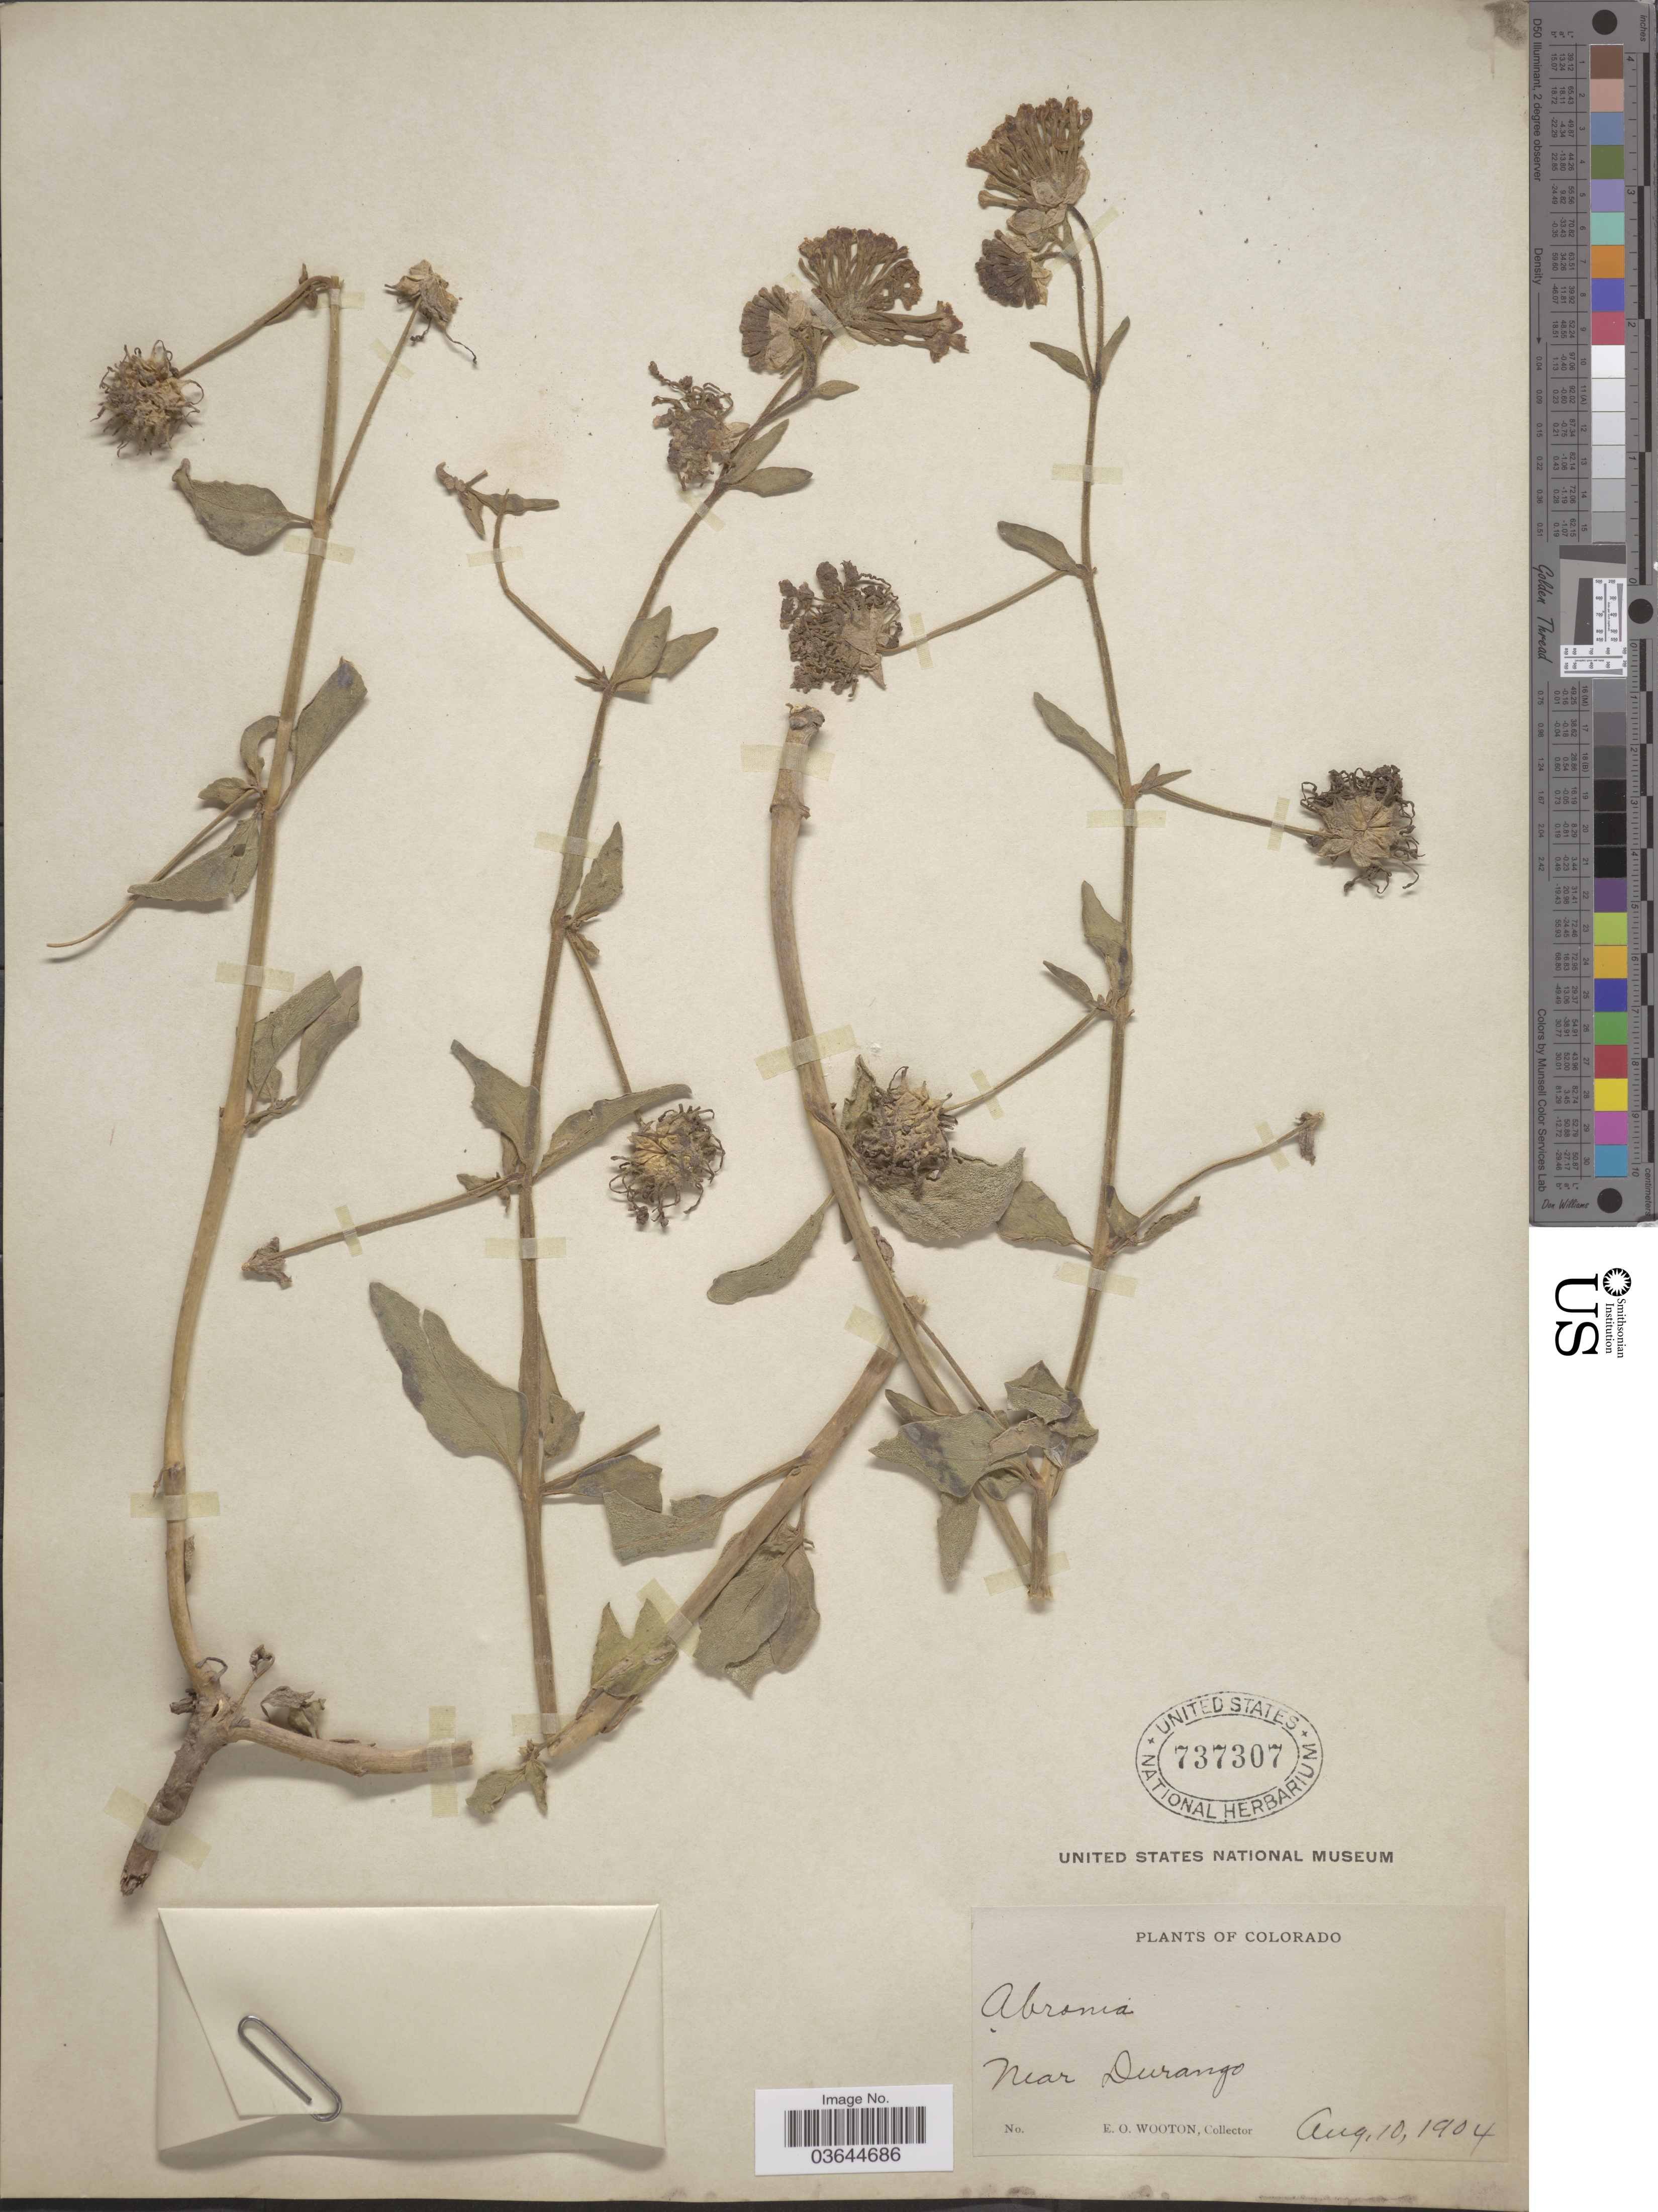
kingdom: Plantae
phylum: Tracheophyta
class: Magnoliopsida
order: Caryophyllales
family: Nyctaginaceae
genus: Abronia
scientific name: Abronia fragrans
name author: Nutt. ex Hook.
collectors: E. O. Wooton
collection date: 1904-08-10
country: United States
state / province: Colorado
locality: Near Durango.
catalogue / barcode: US 737307